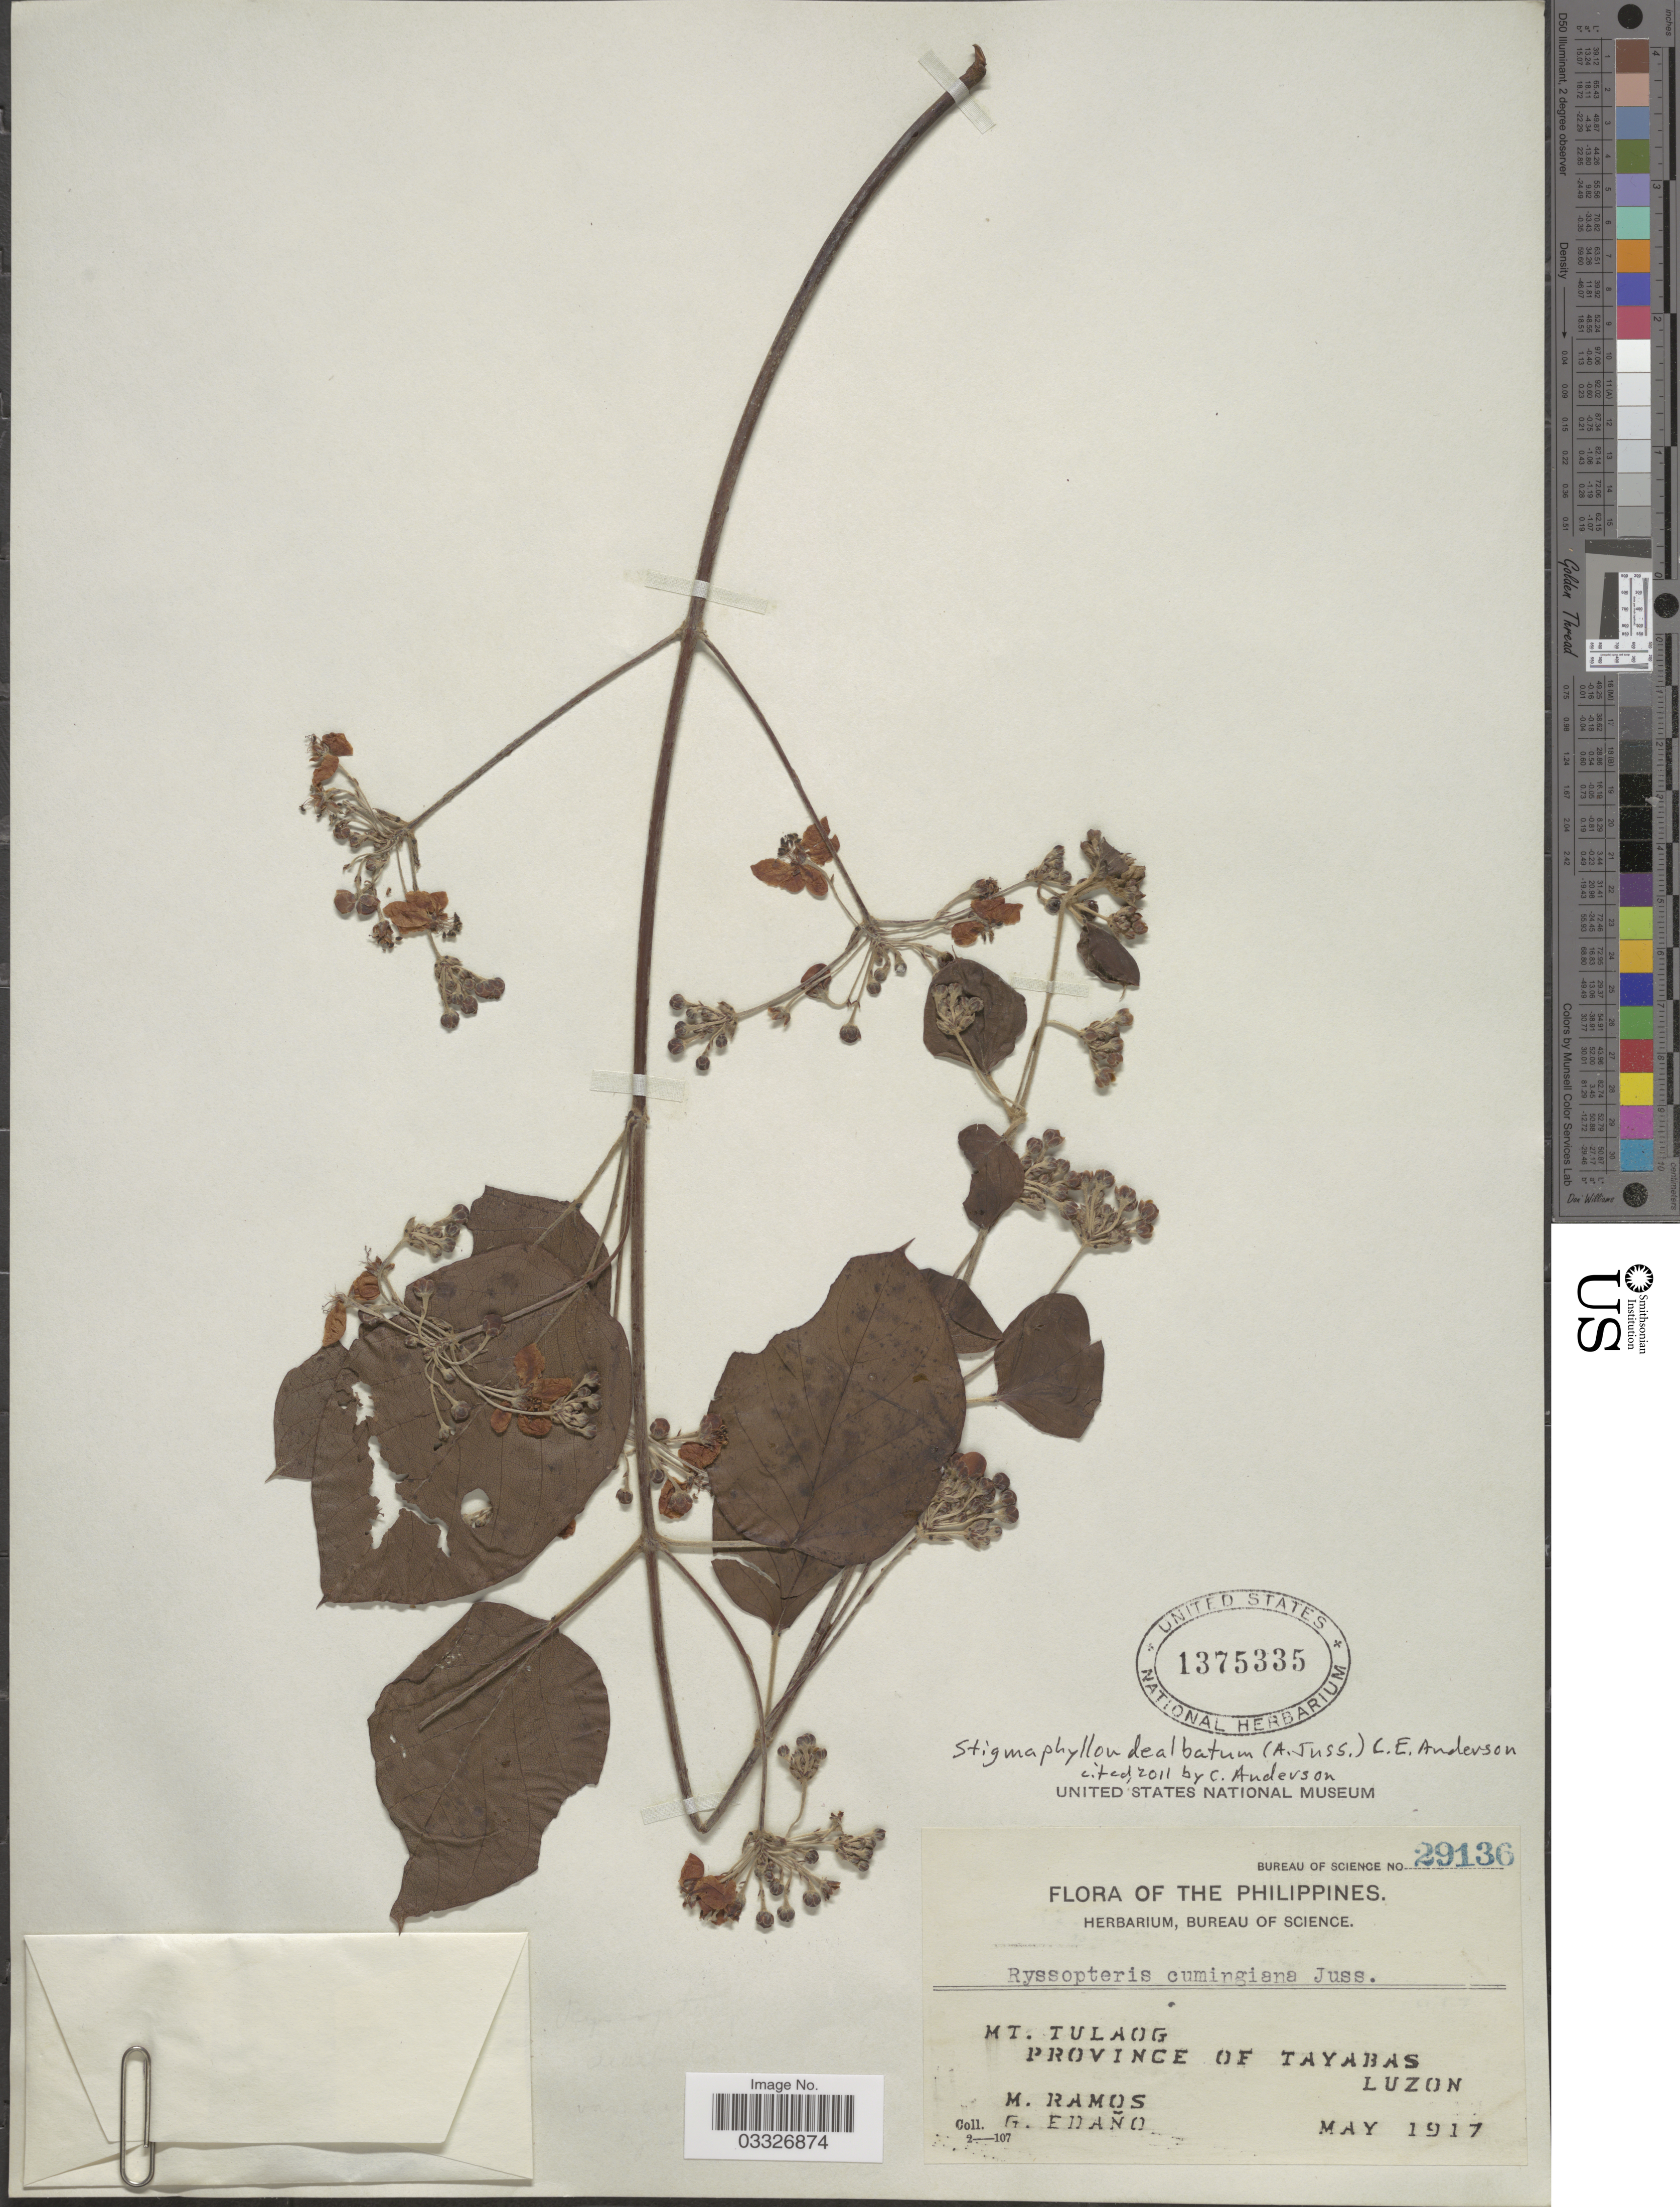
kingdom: Plantae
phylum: Tracheophyta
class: Magnoliopsida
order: Malpighiales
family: Malpighiaceae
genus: Stigmaphyllon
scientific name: Stigmaphyllon dealbatum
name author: (A. Juss.) C.E. Anderson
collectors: M. Ramos & G. Edaño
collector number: Bureau of Science 29136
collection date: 1917-05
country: Philippines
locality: Mt. Tulaog, Province of Tayavas, Luzon.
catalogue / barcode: US 1375335